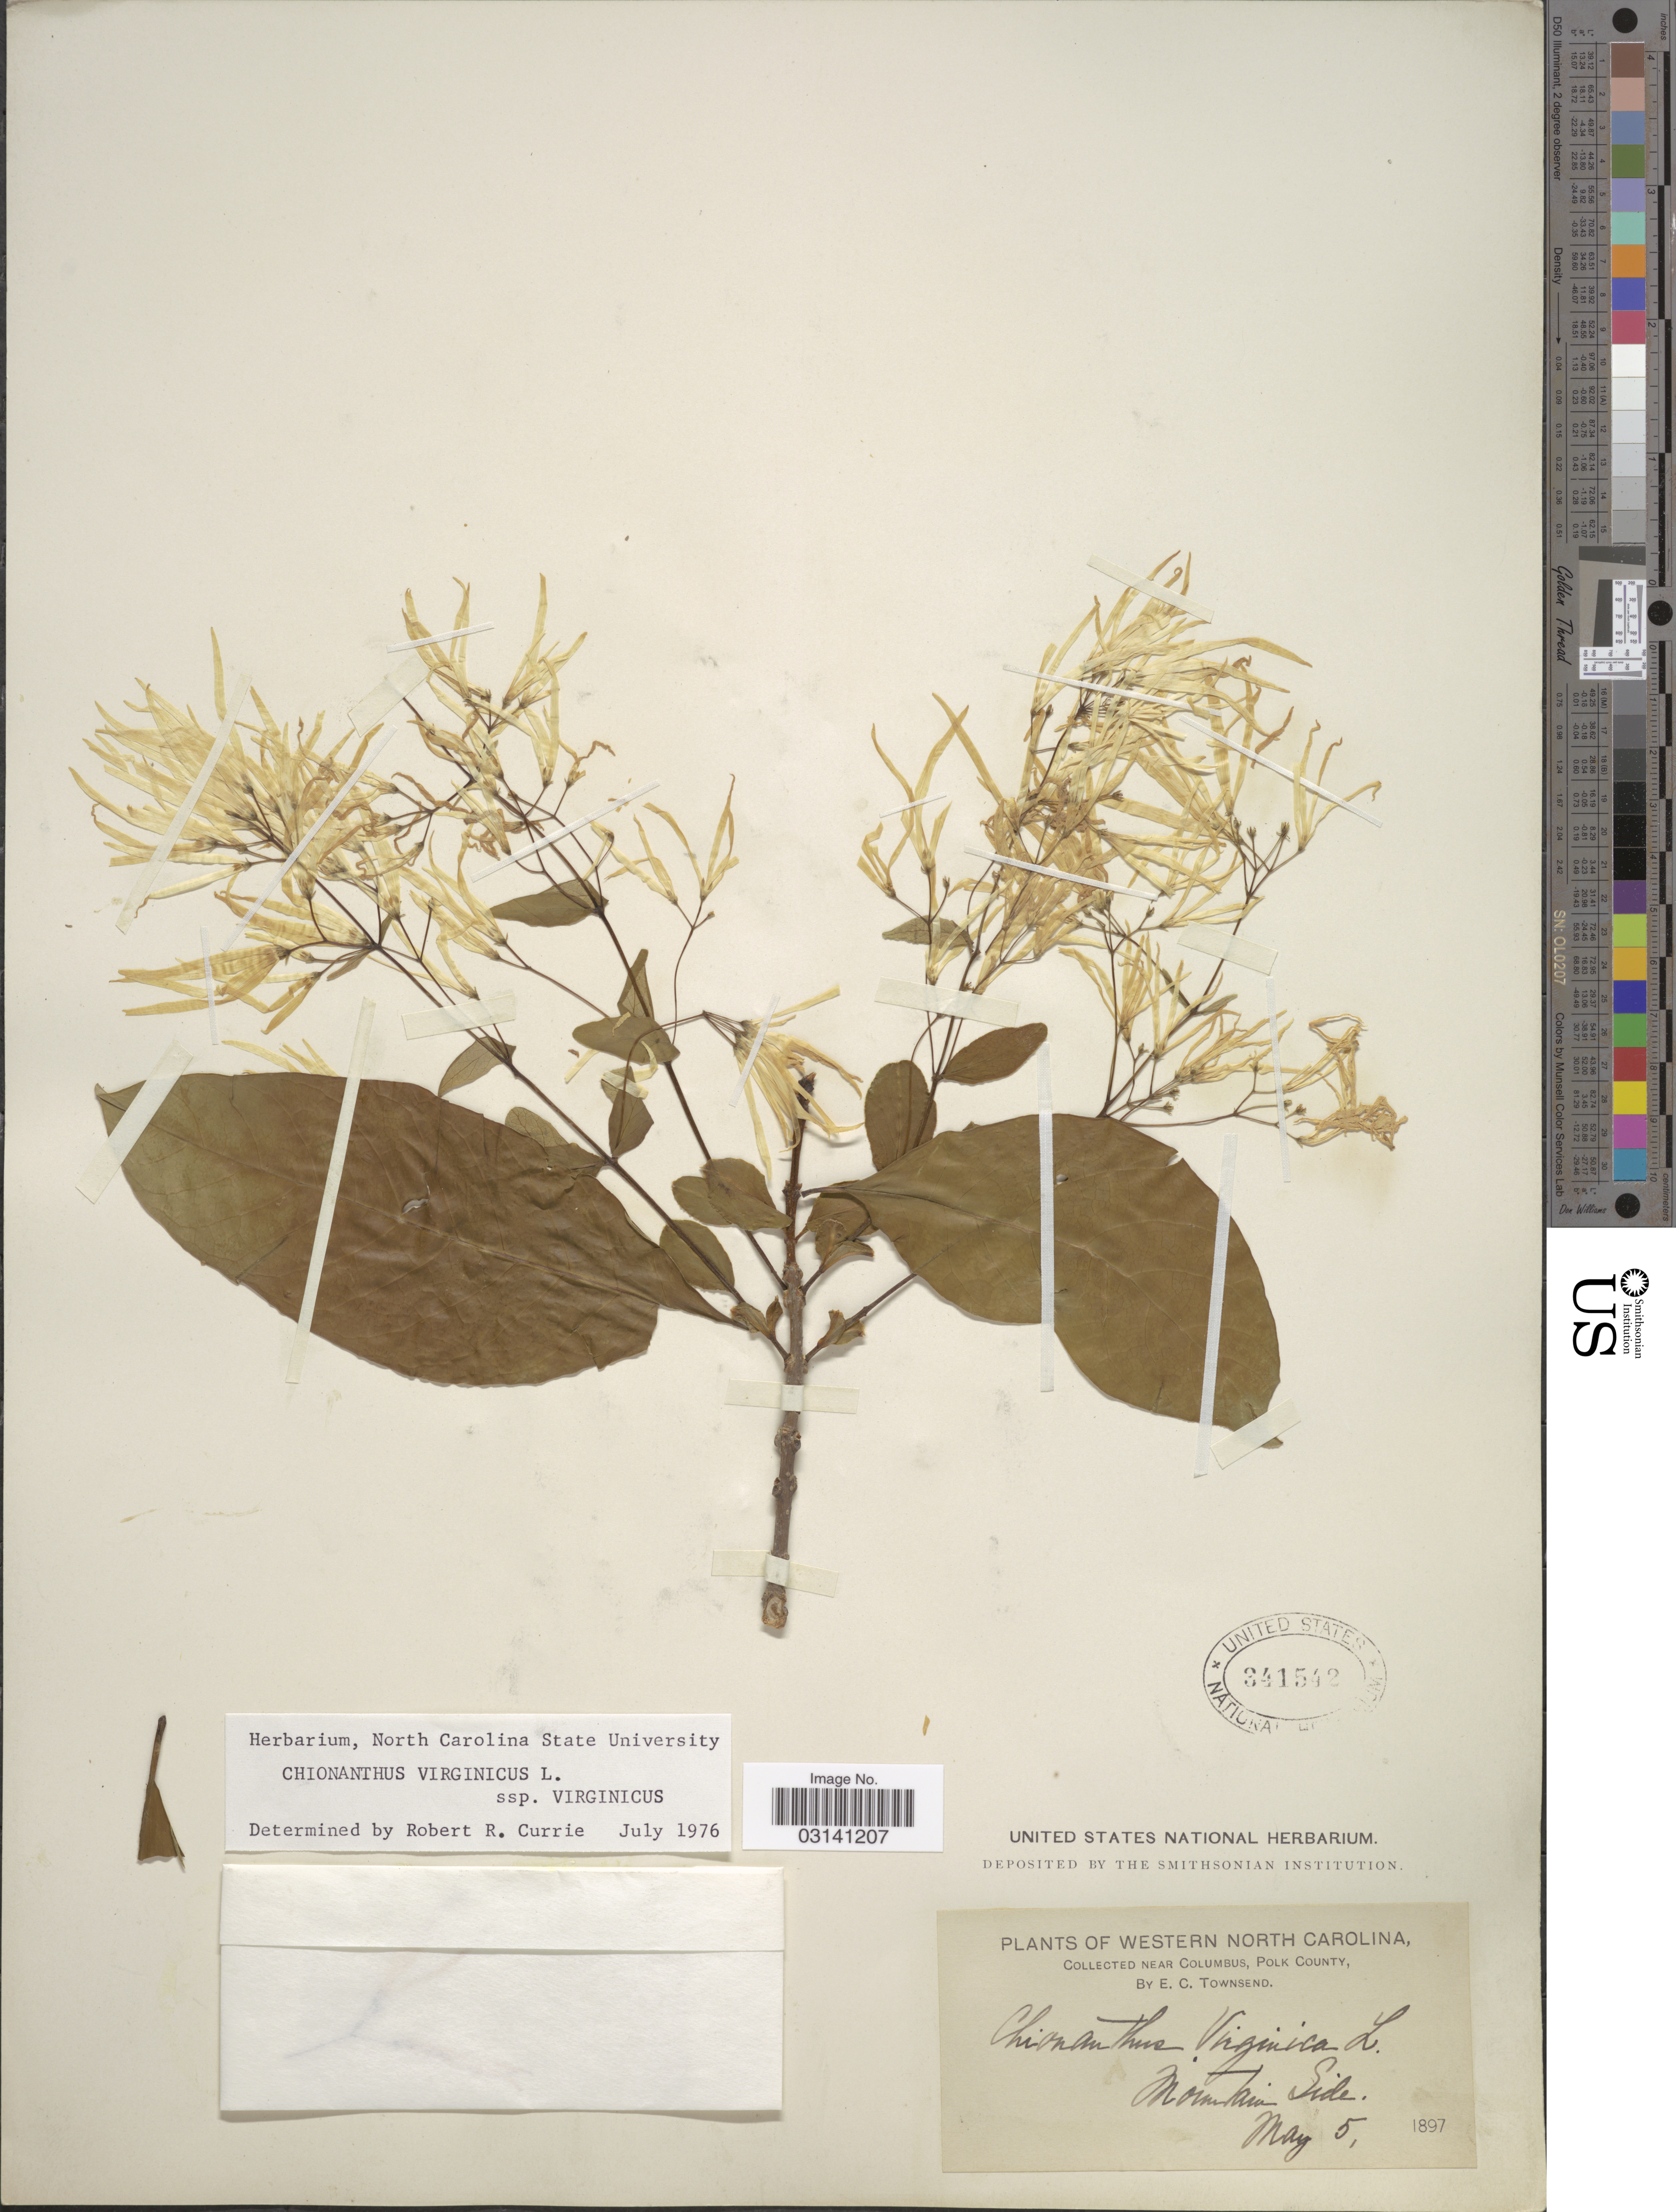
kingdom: Plantae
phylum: Tracheophyta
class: Magnoliopsida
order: Lamiales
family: Oleaceae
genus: Chionanthus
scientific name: Chionanthus virginicus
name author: L.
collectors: E. C. Townsend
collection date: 1897-05-05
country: United States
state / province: North Carolina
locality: Western North Carolina, near Columbus, Polk County, Mountain Side.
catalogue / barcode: US 341542